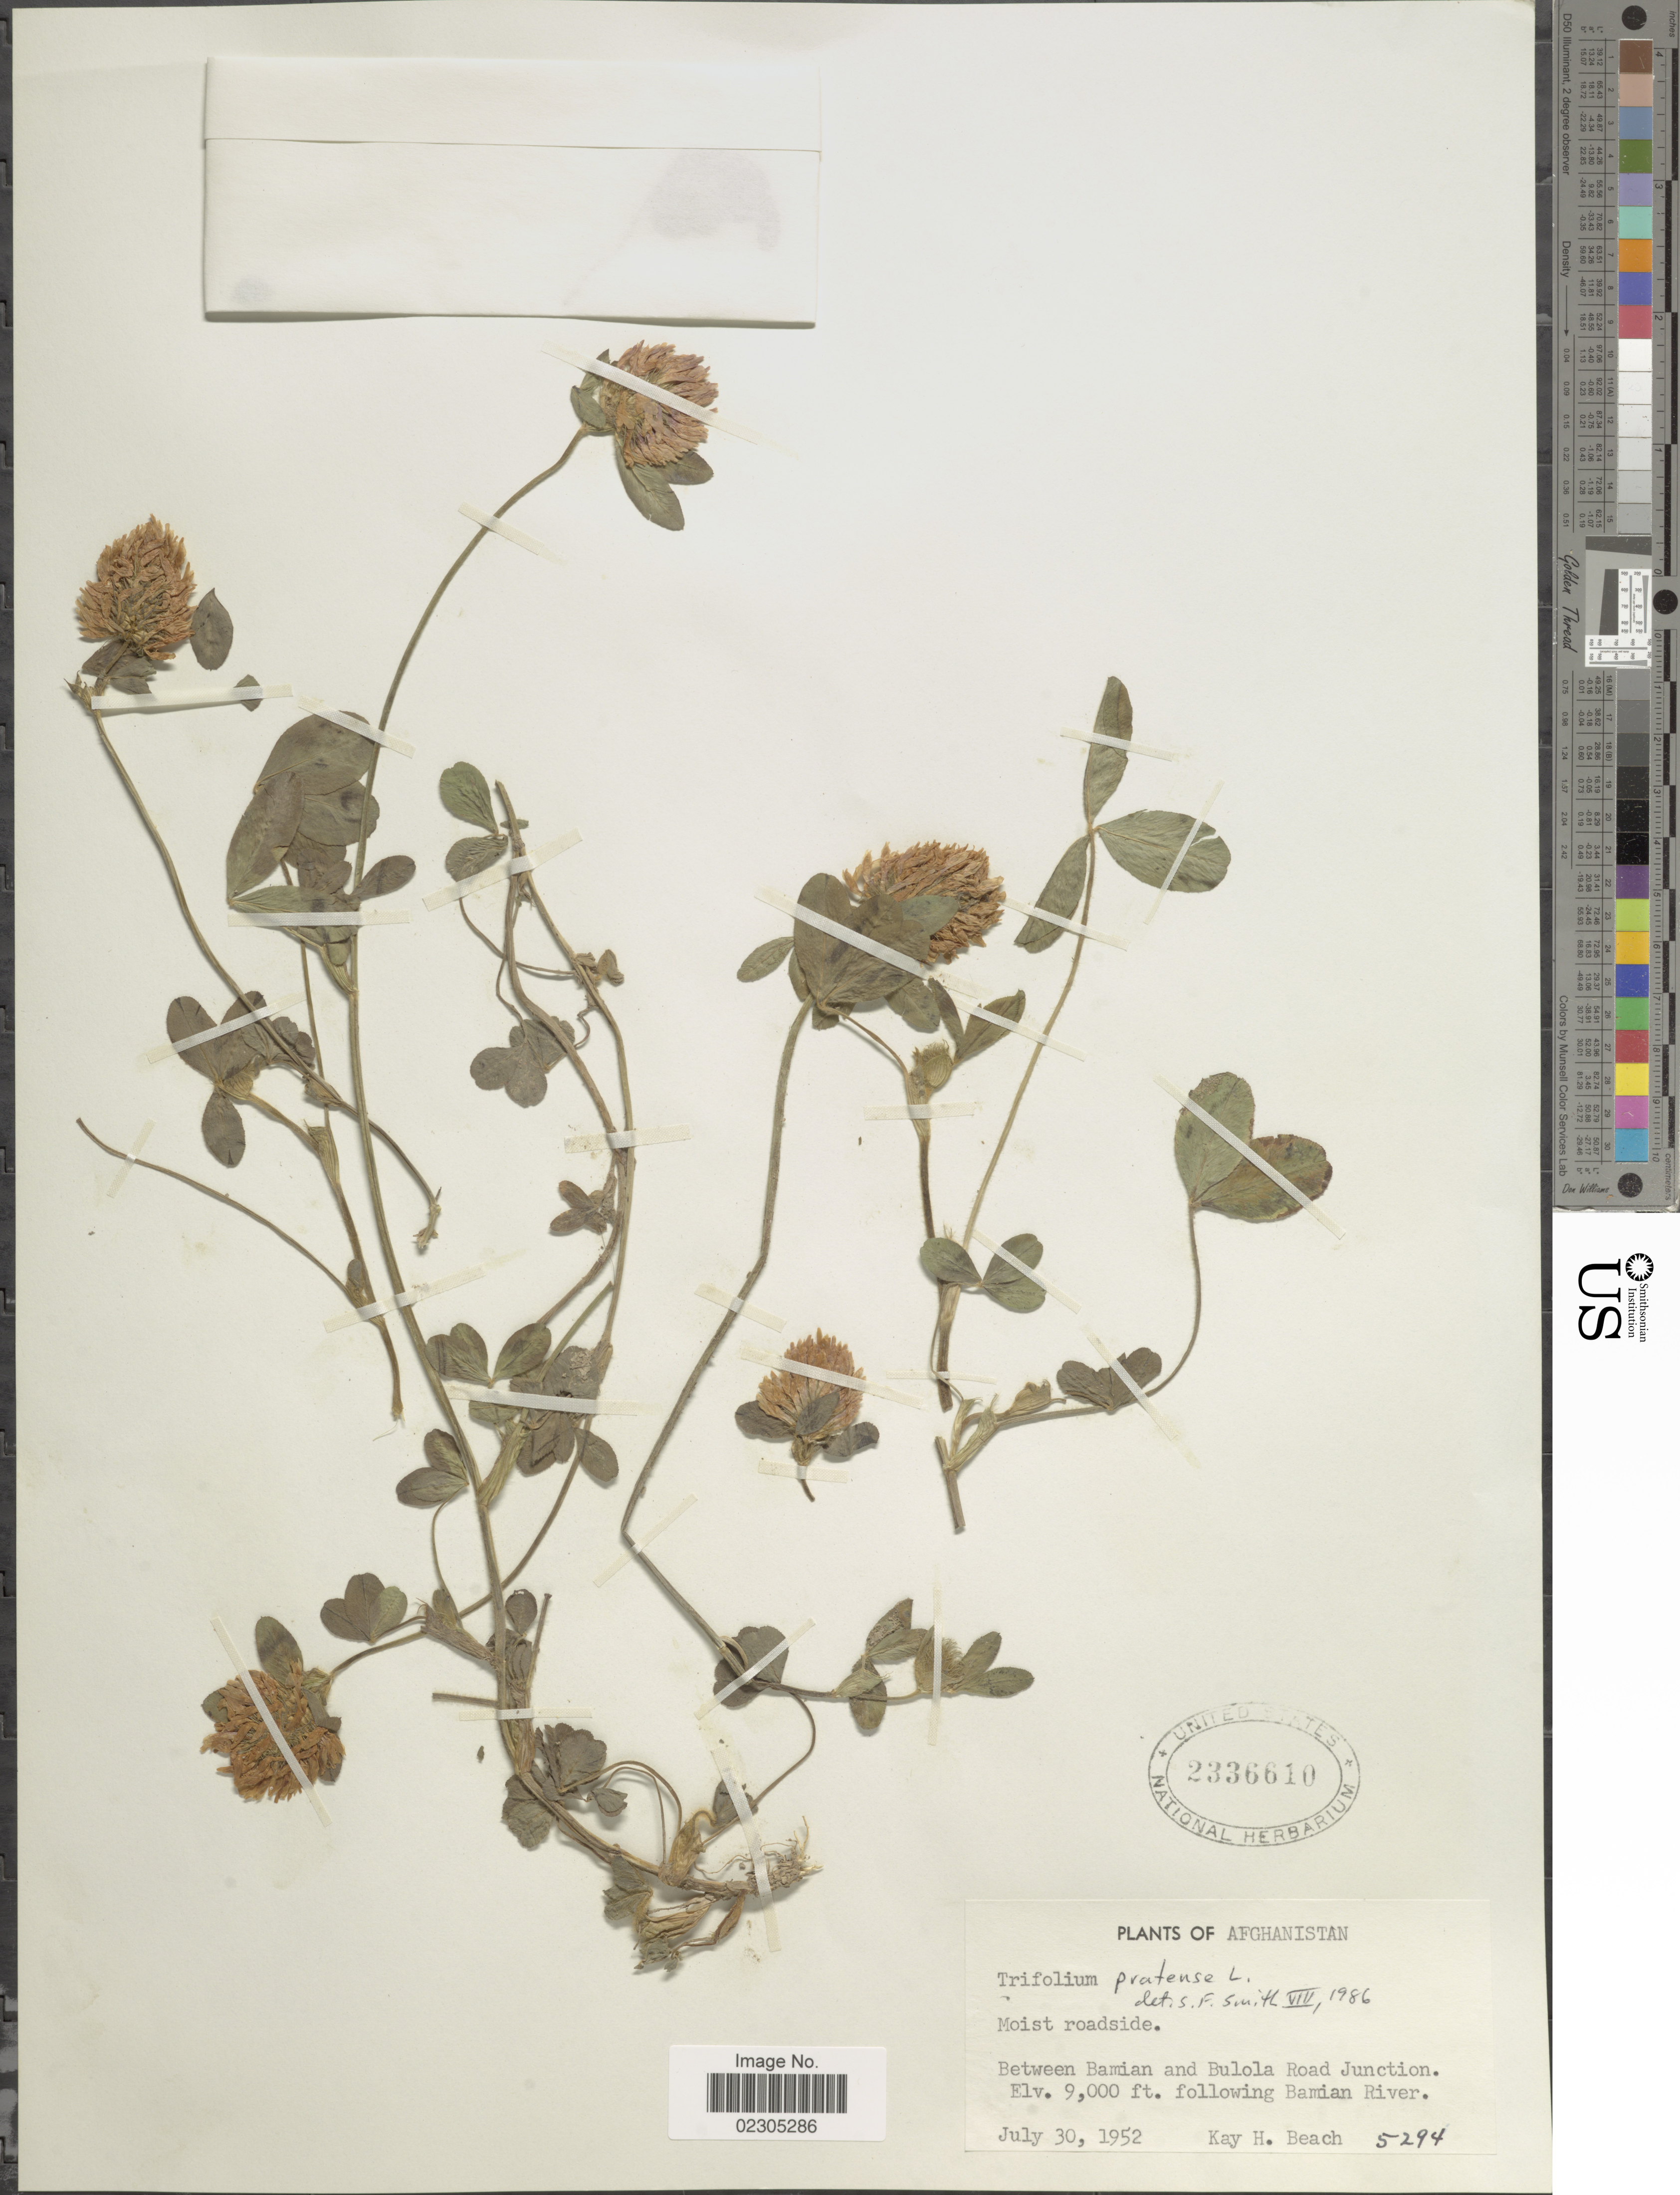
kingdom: Plantae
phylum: Tracheophyta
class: Magnoliopsida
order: Fabales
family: Fabaceae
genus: Trifolium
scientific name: Trifolium pratense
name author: L.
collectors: K. H. Beach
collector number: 5294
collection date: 1952-07-30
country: Afghanistan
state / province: Bamian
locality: Between Bamian and Bulola Road Junction. following Bamian River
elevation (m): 2743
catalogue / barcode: US 2336610